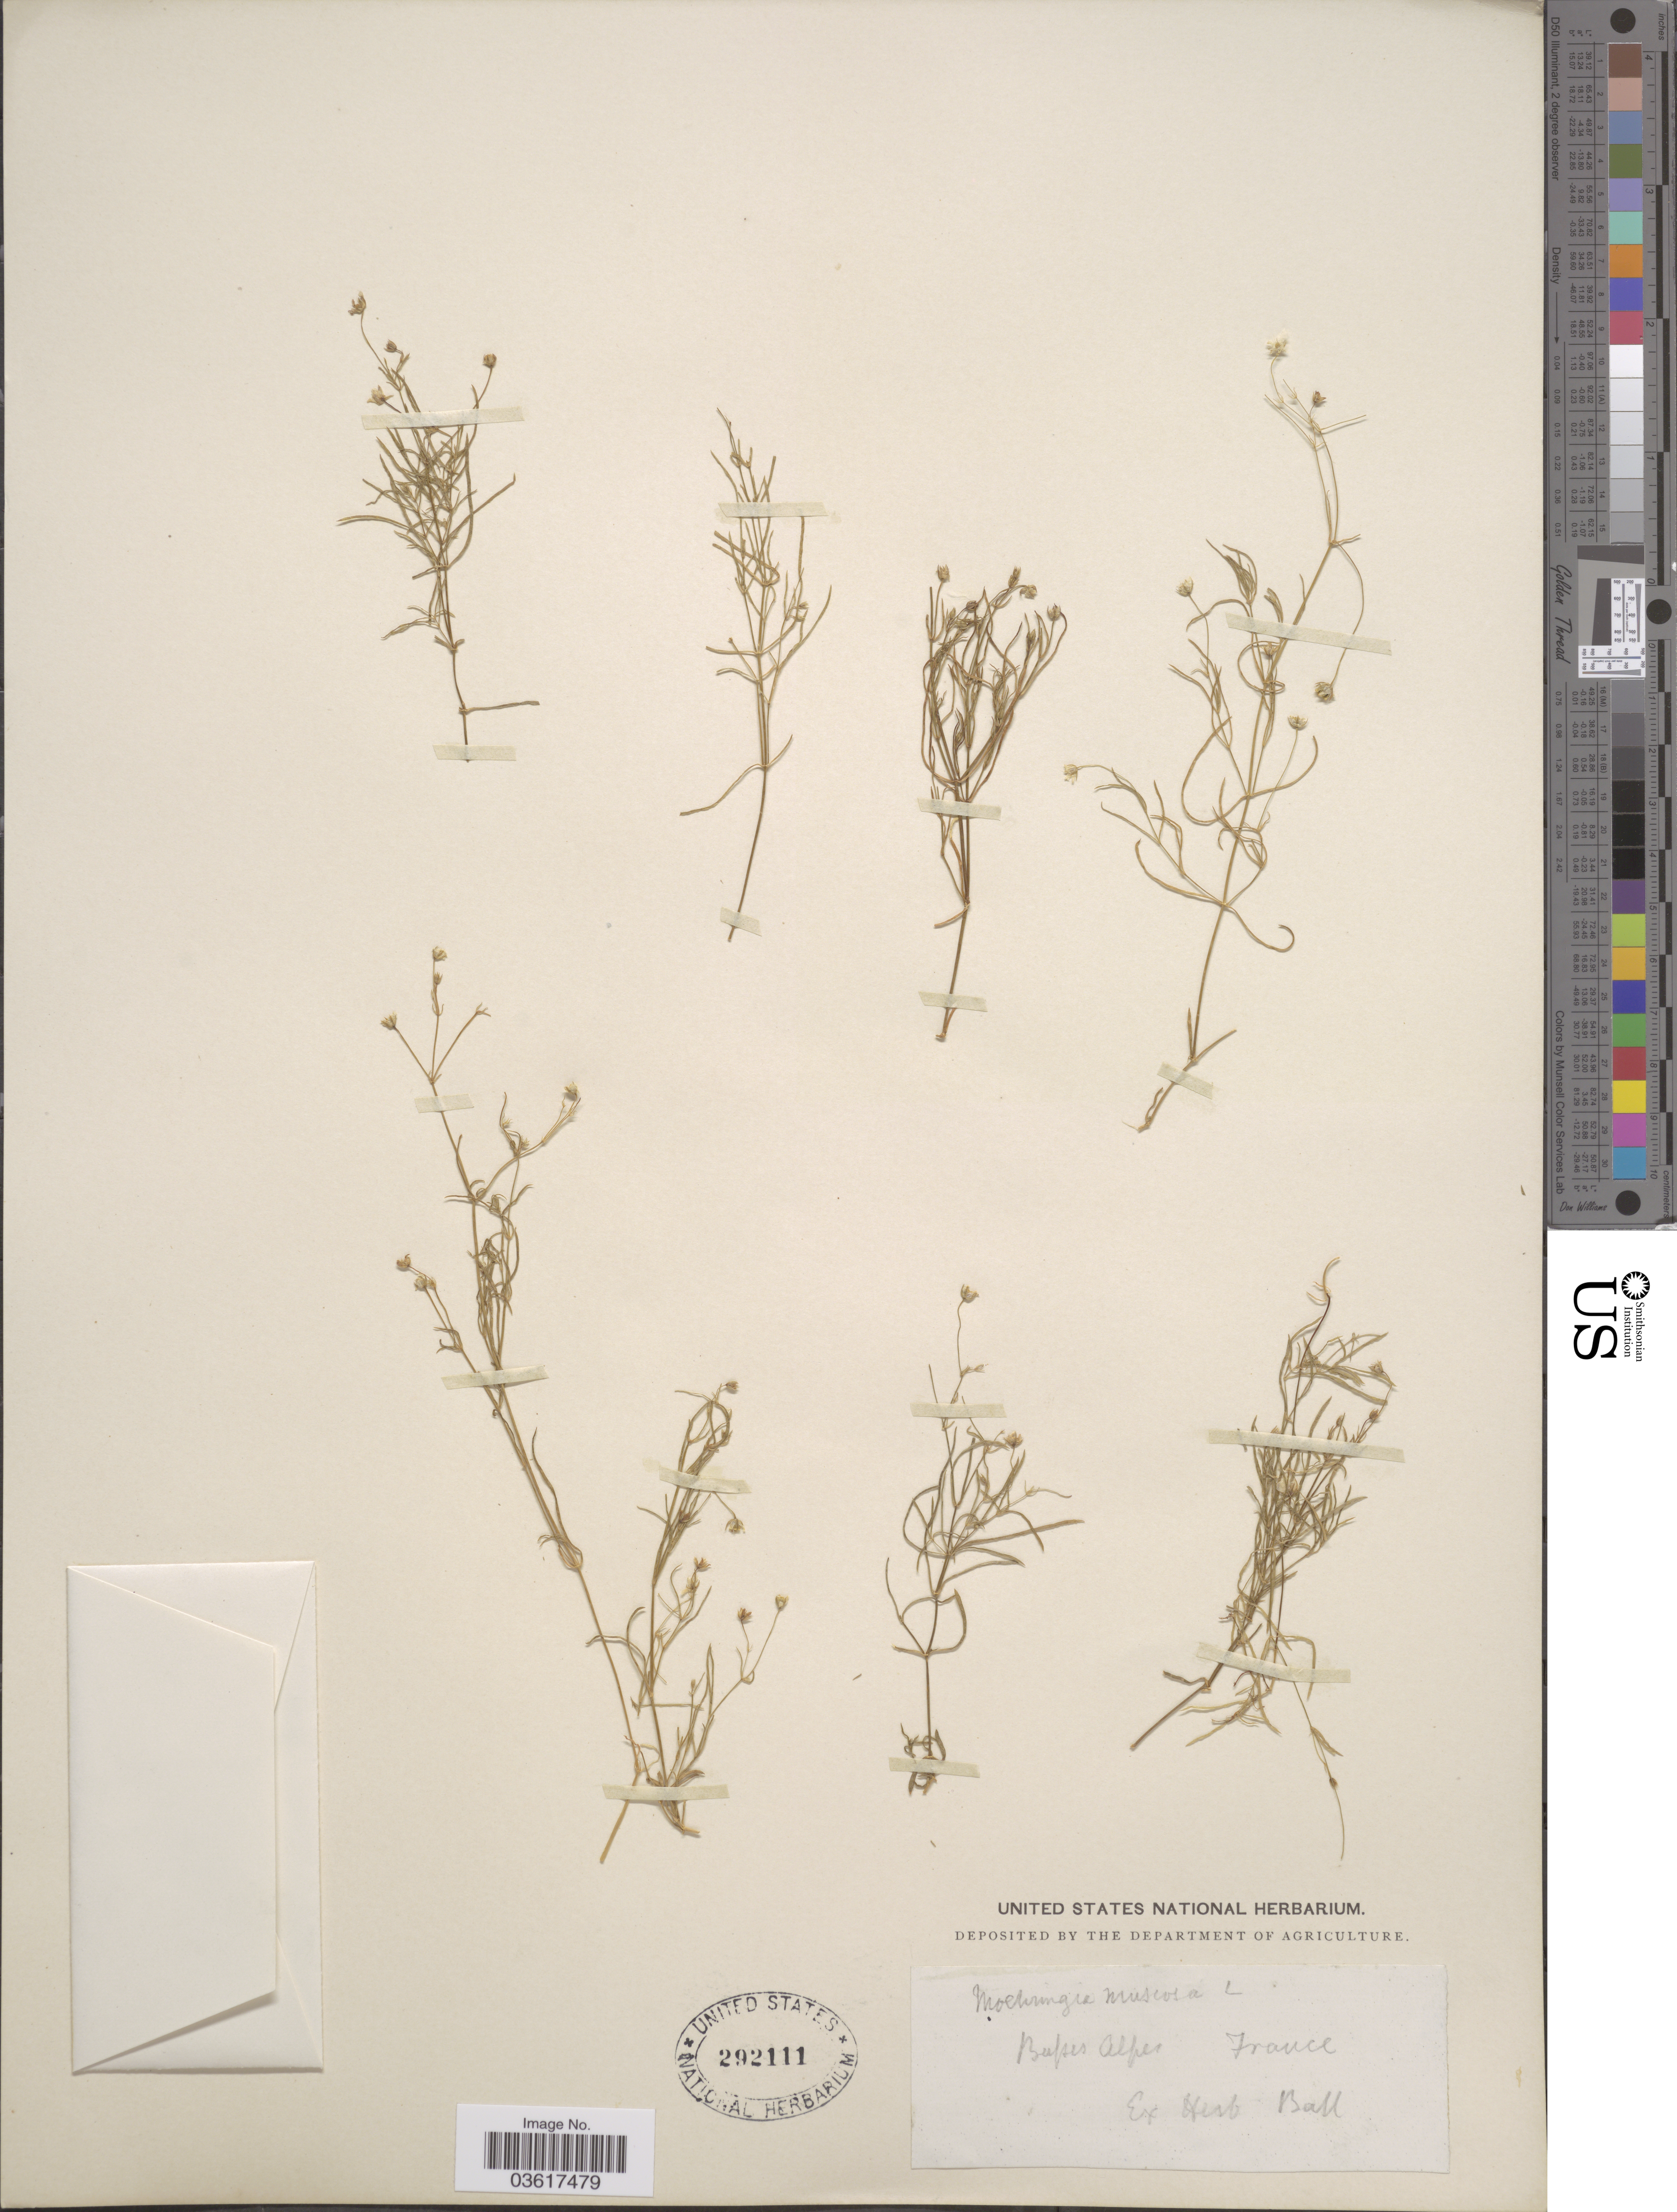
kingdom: Plantae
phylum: Tracheophyta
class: Magnoliopsida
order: Caryophyllales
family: Caryophyllaceae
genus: Moehringia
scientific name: Moehringia muscosa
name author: L.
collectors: ex herb. Ball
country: France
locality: Basses Alpes.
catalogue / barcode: US 292111